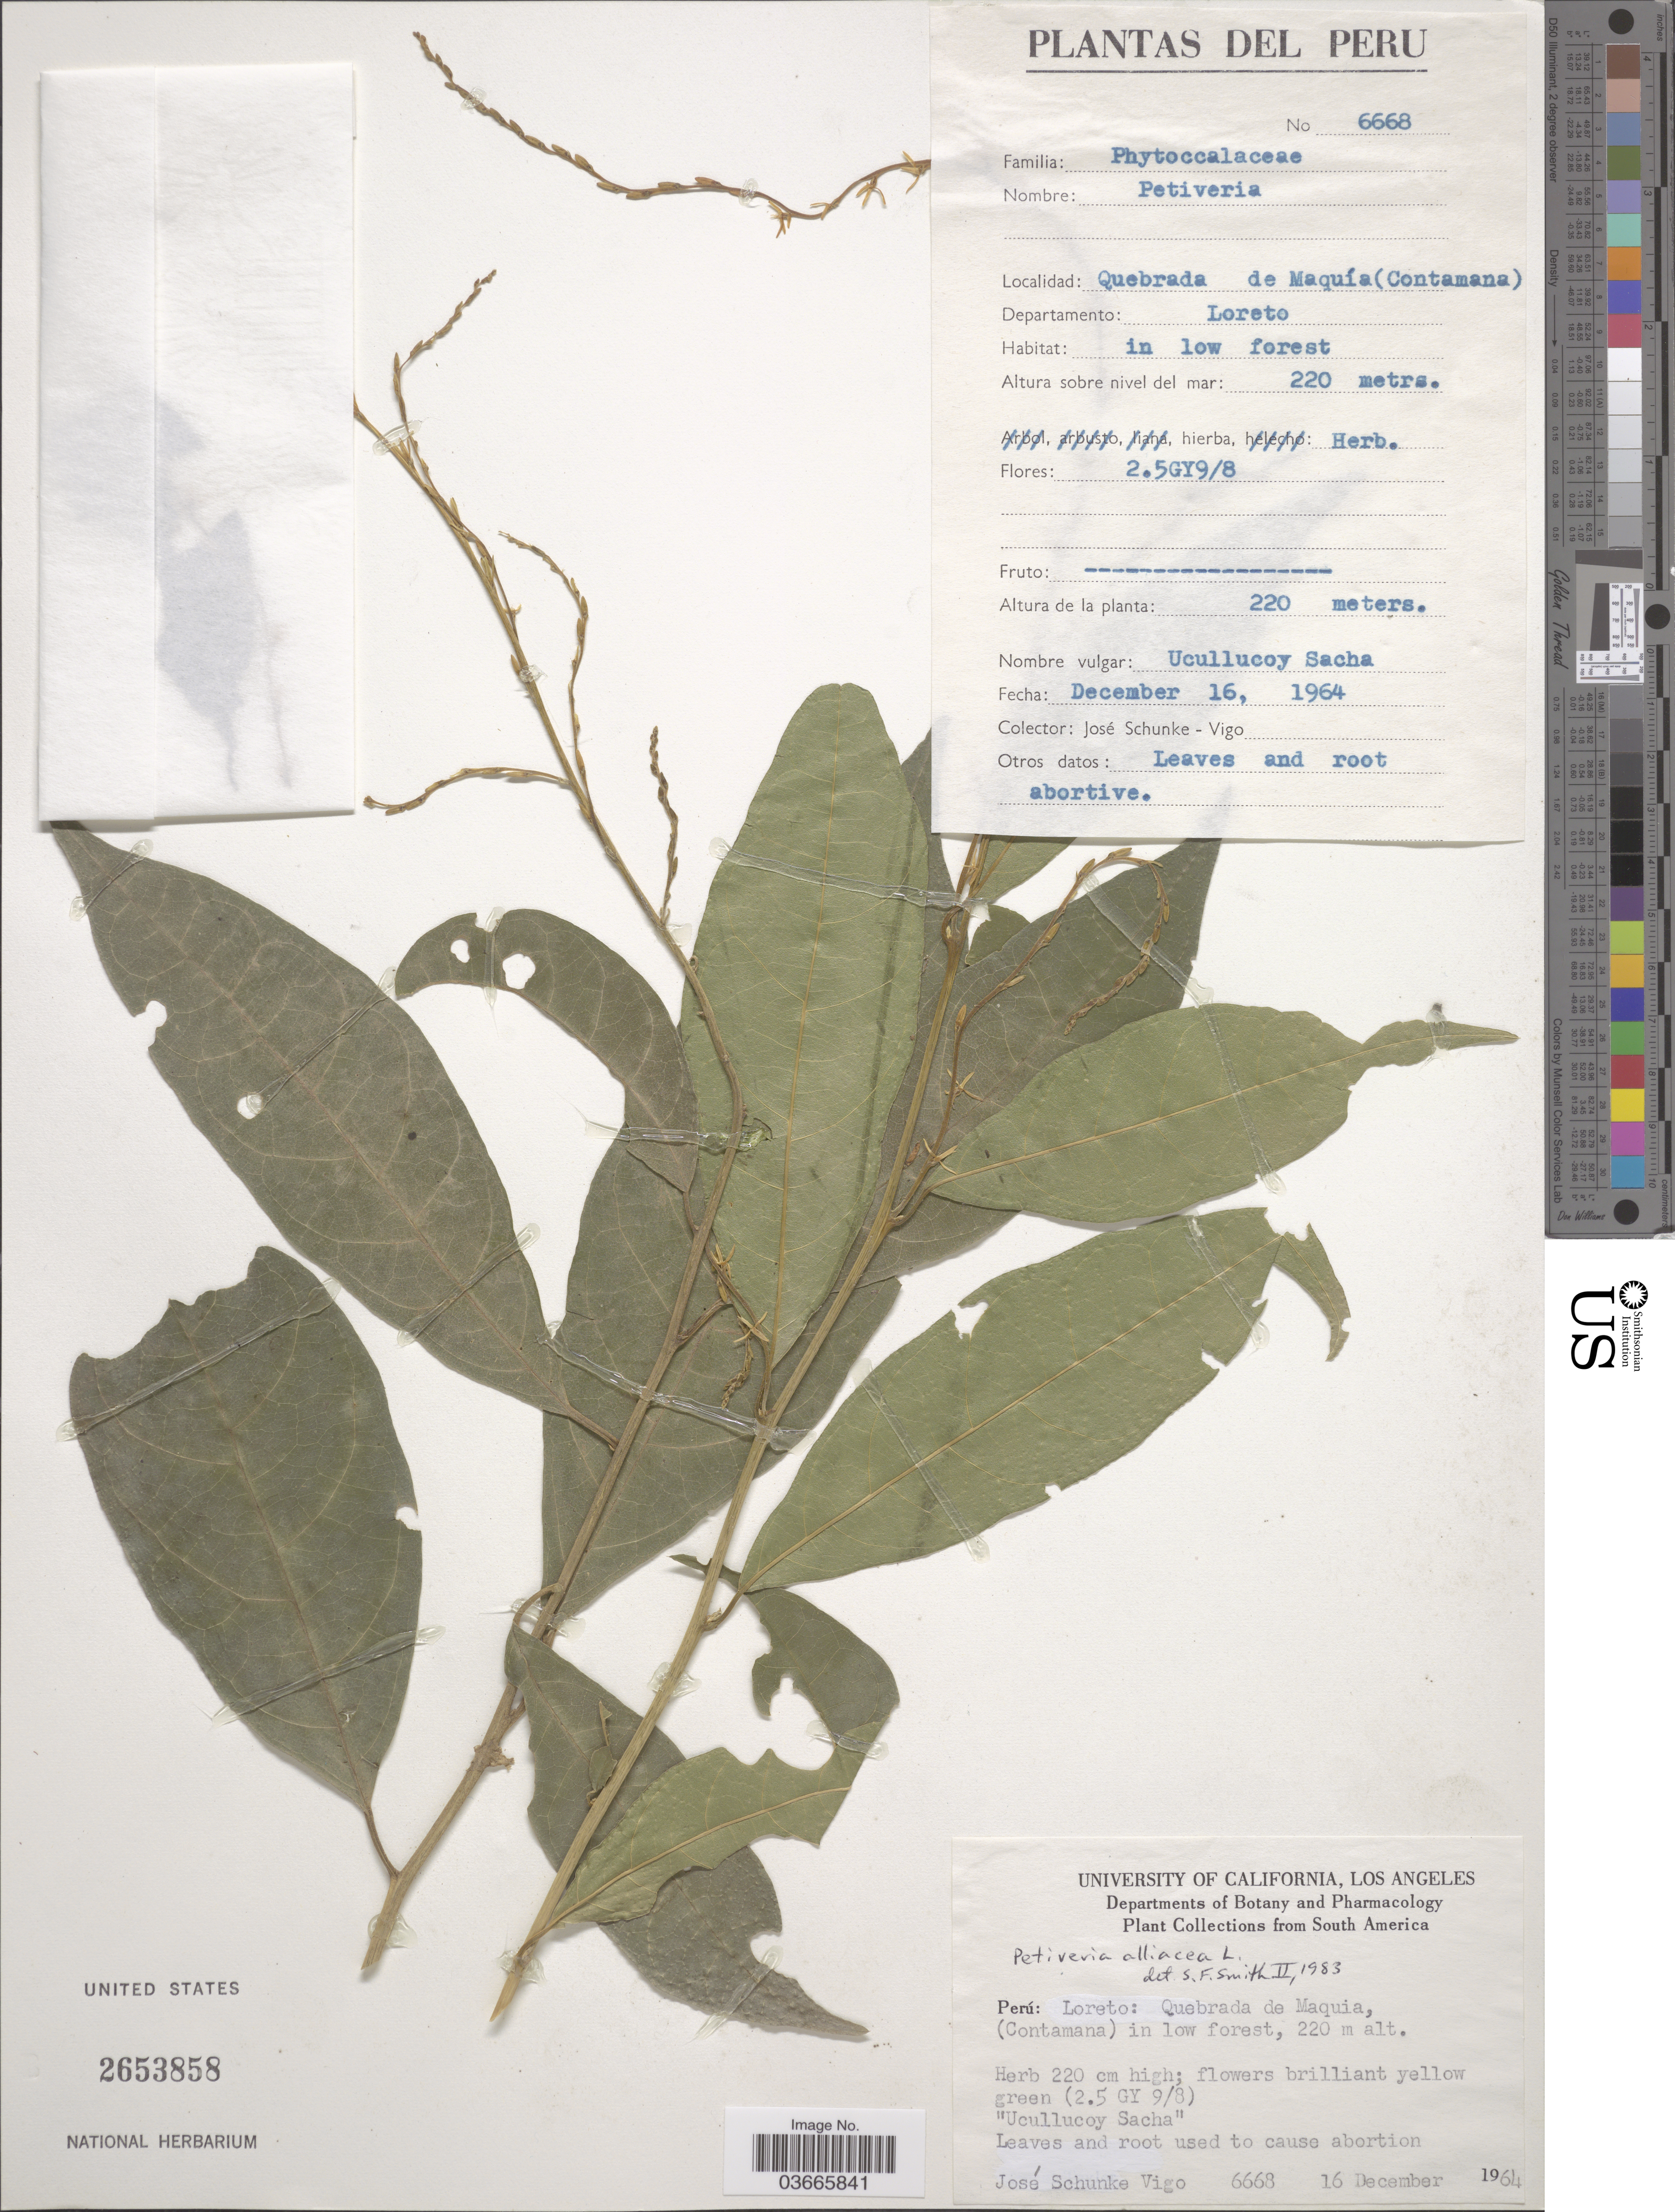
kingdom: Plantae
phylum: Tracheophyta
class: Magnoliopsida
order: Caryophyllales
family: Phytolaccaceae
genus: Petiveria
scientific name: Petiveria alliacea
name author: L.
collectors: J. Schunke Vigo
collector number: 6668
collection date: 1964-12-16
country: Peru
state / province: Loreto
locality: Quebrada de Maquia, (Contamana) in low forest. Departamento: Loreto.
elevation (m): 220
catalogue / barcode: US 2653858